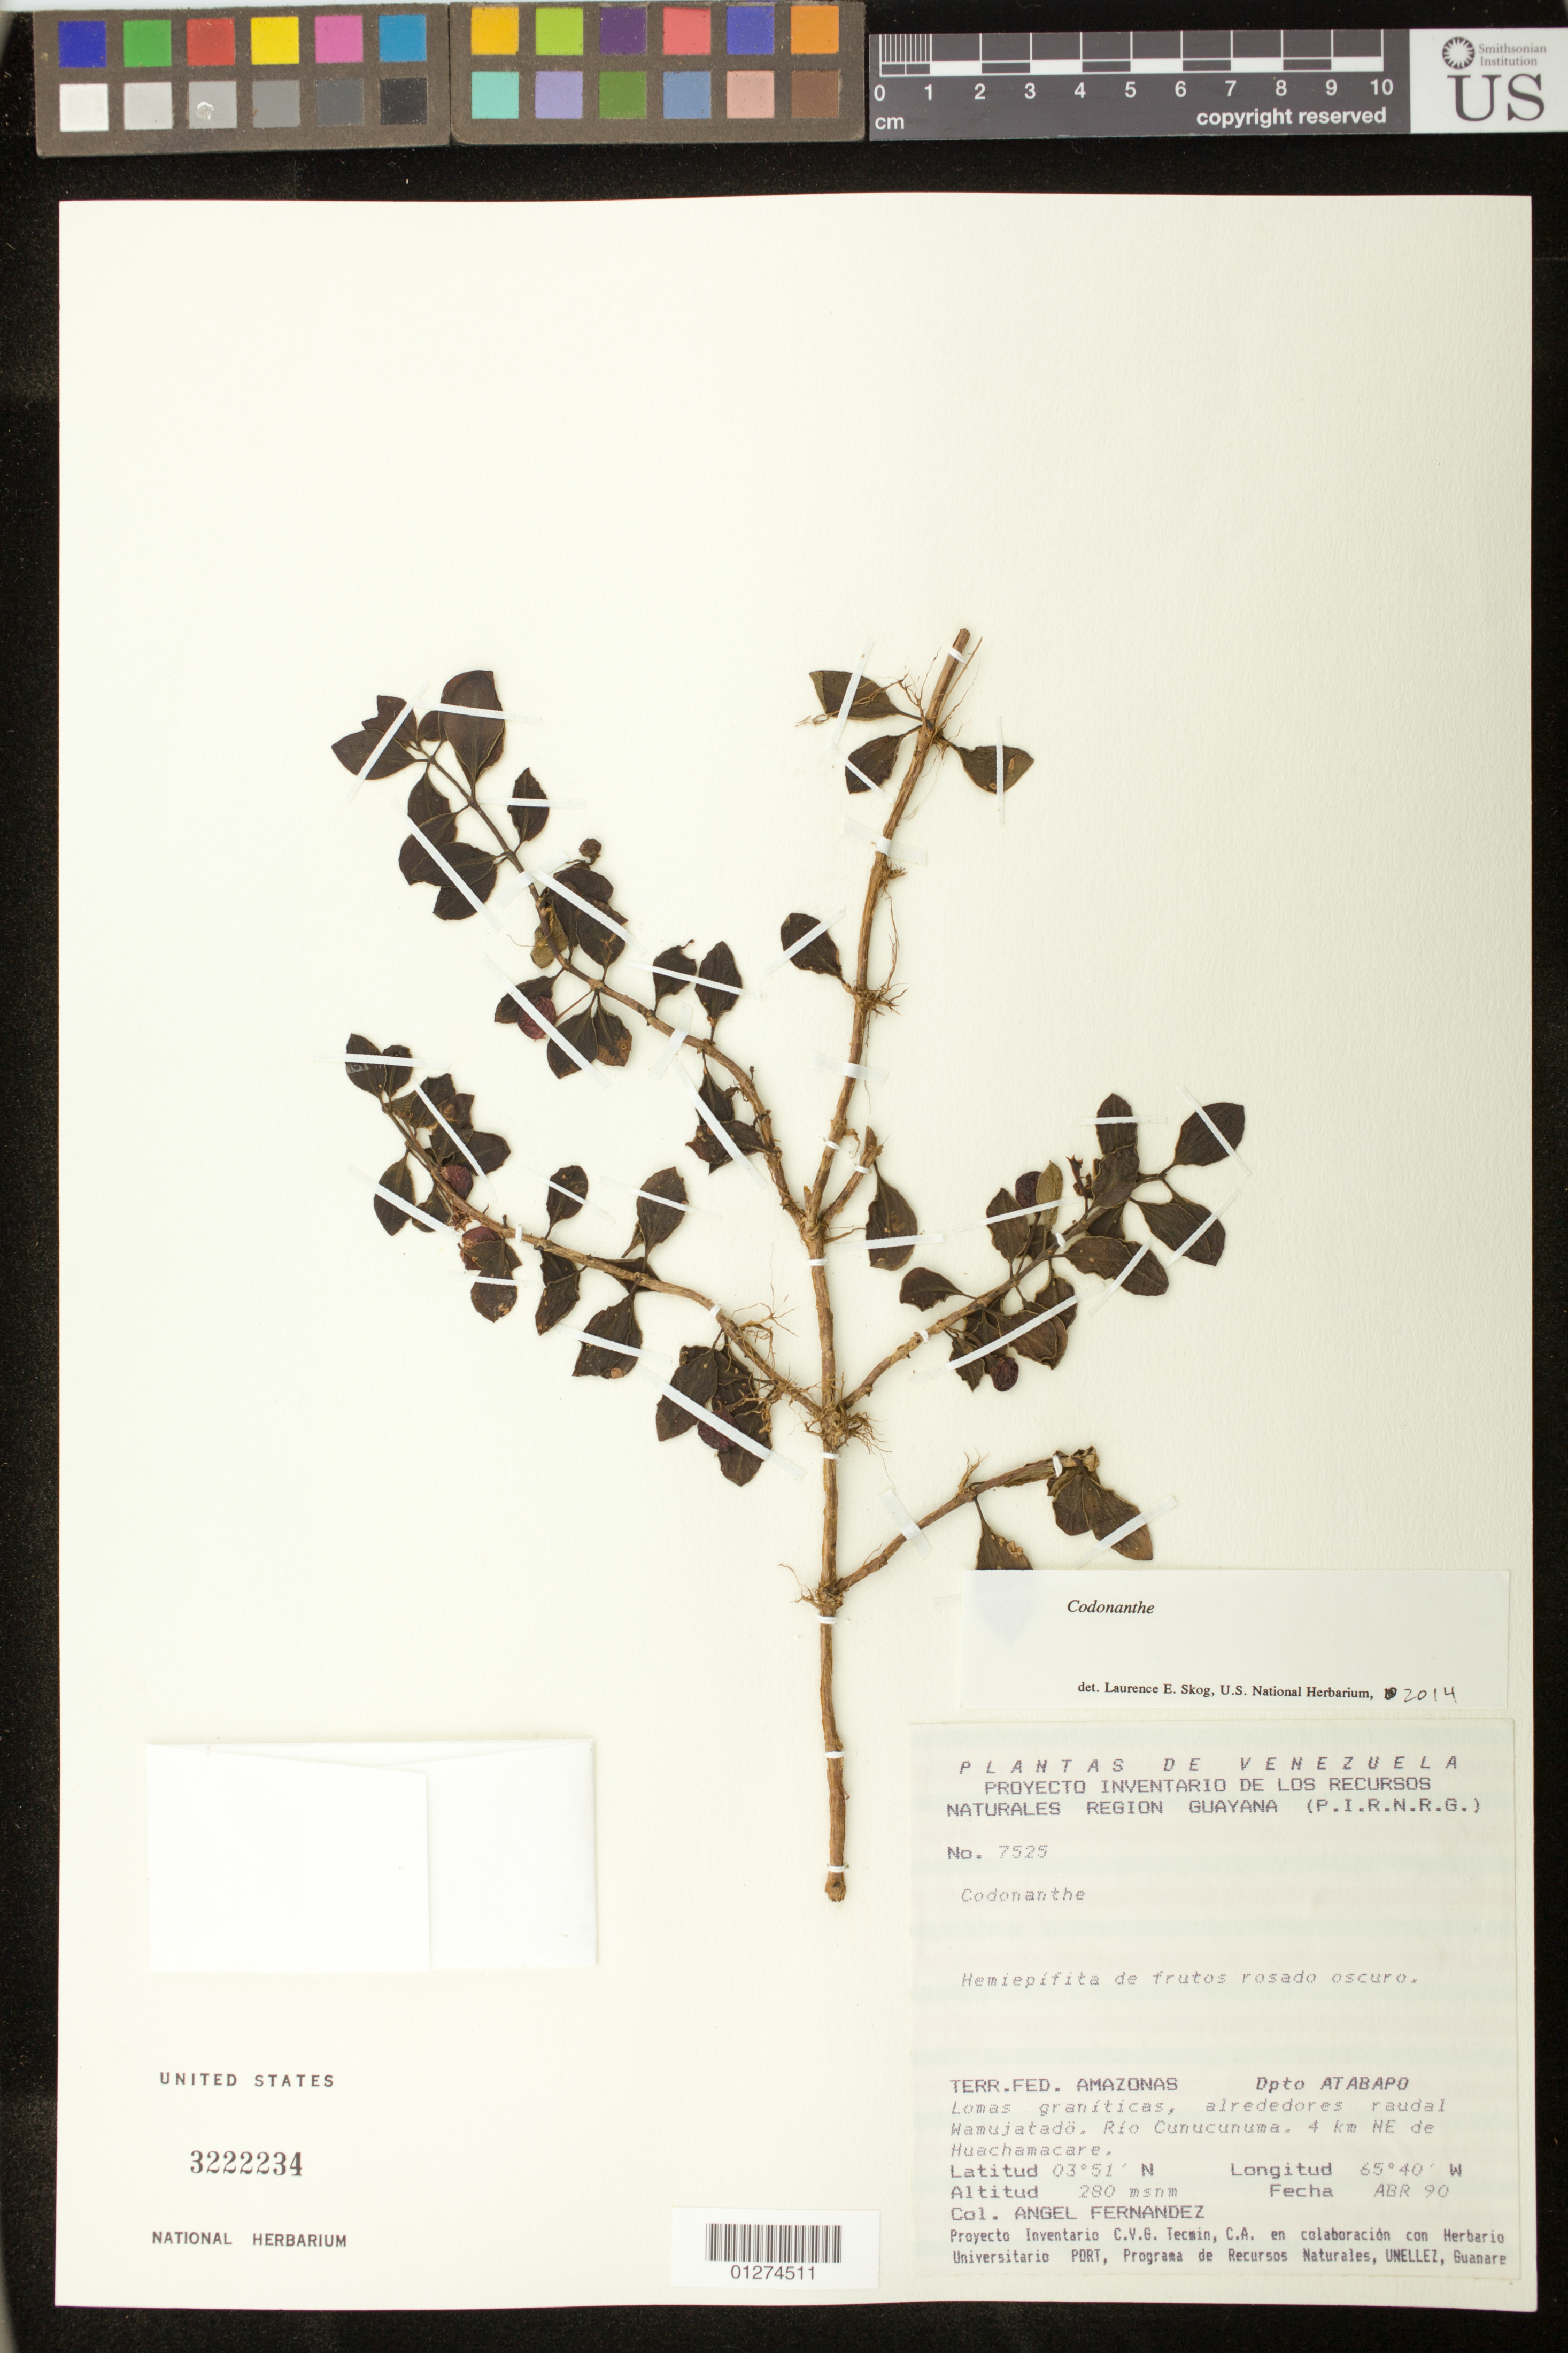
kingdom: Plantae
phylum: Tracheophyta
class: Magnoliopsida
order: Lamiales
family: Gesneriaceae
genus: Codonanthe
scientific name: Codonanthe sp.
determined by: Skog, Laurence E.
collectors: A. Fernández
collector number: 7525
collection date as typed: Apr-90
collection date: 1990-04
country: Venezuela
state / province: Amazonas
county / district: Atabapo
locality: Río Cunucunuma, alrededores raudal Wamujatadö; 4 km NE de Huachamacare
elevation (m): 280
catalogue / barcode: US 3222234